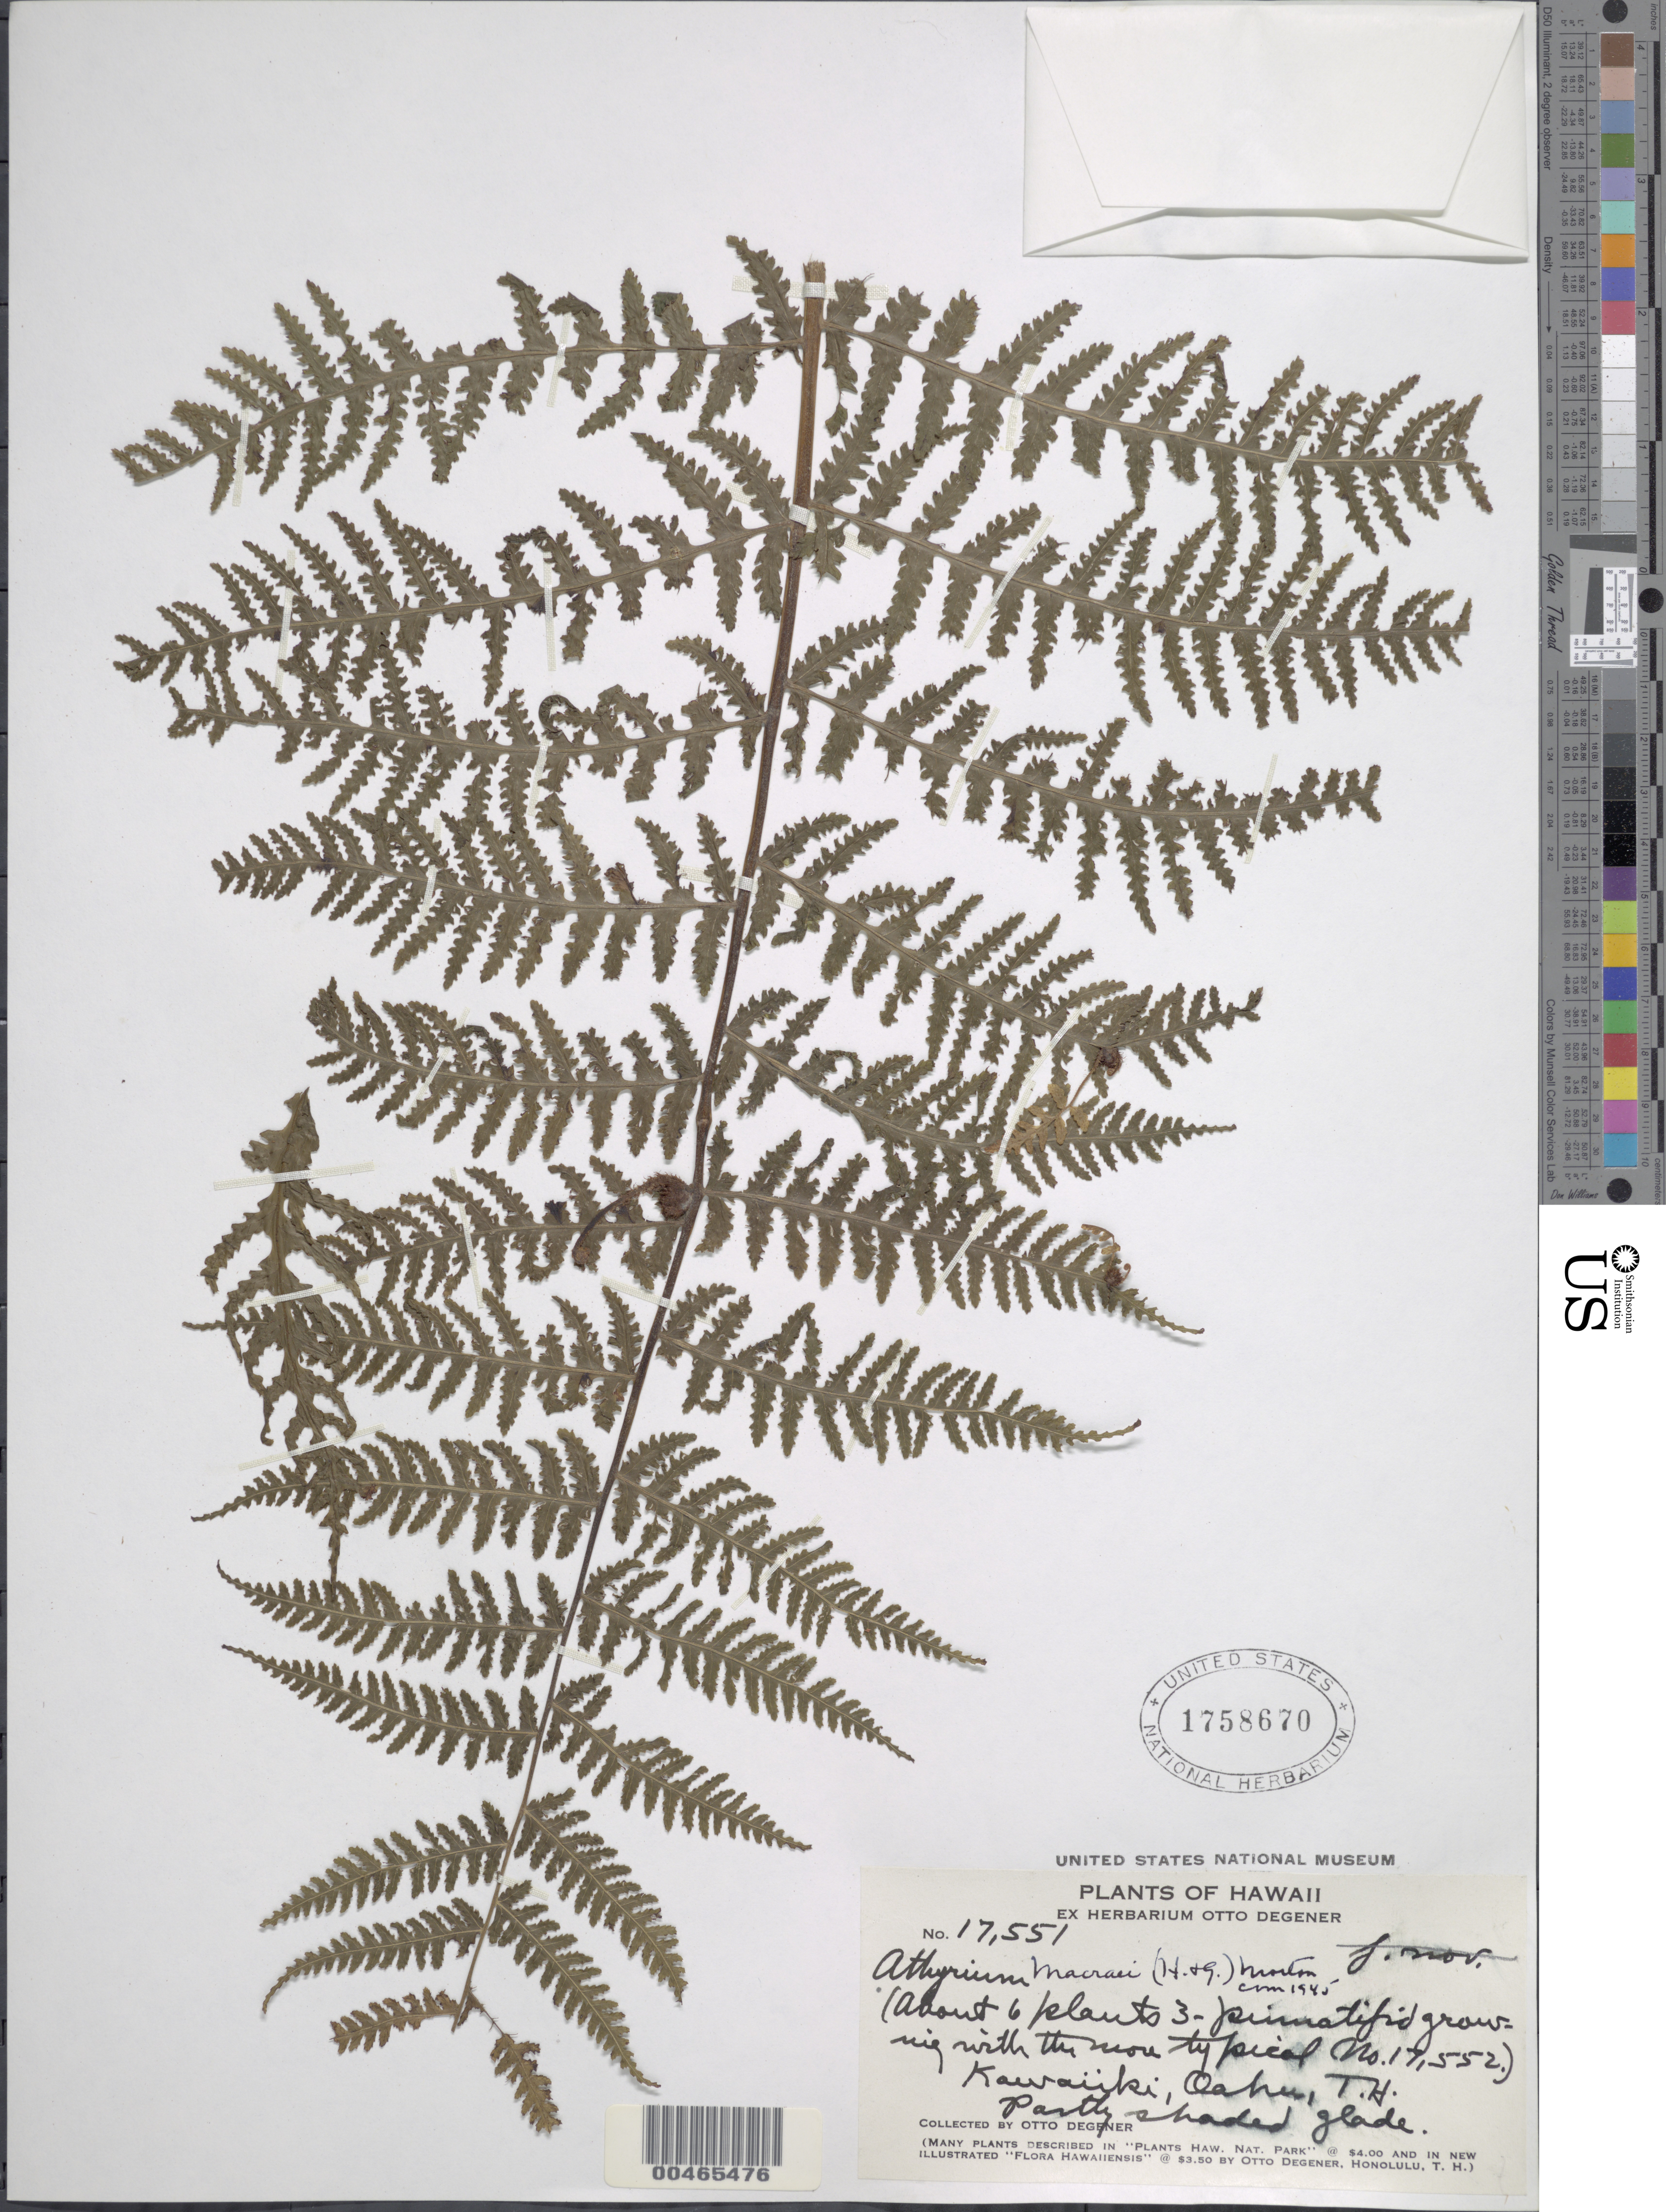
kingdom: Plantae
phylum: Tracheophyta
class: Polypodiopsida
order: Polypodiales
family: Athyriaceae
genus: Deparia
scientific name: Deparia prolifera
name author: (Kaulf.) Hook. & Grev.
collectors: O. Degener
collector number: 17551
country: United States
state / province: Hawaii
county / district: Honolulu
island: Oahu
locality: Kawaiiki, Oahu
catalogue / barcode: US 1758670